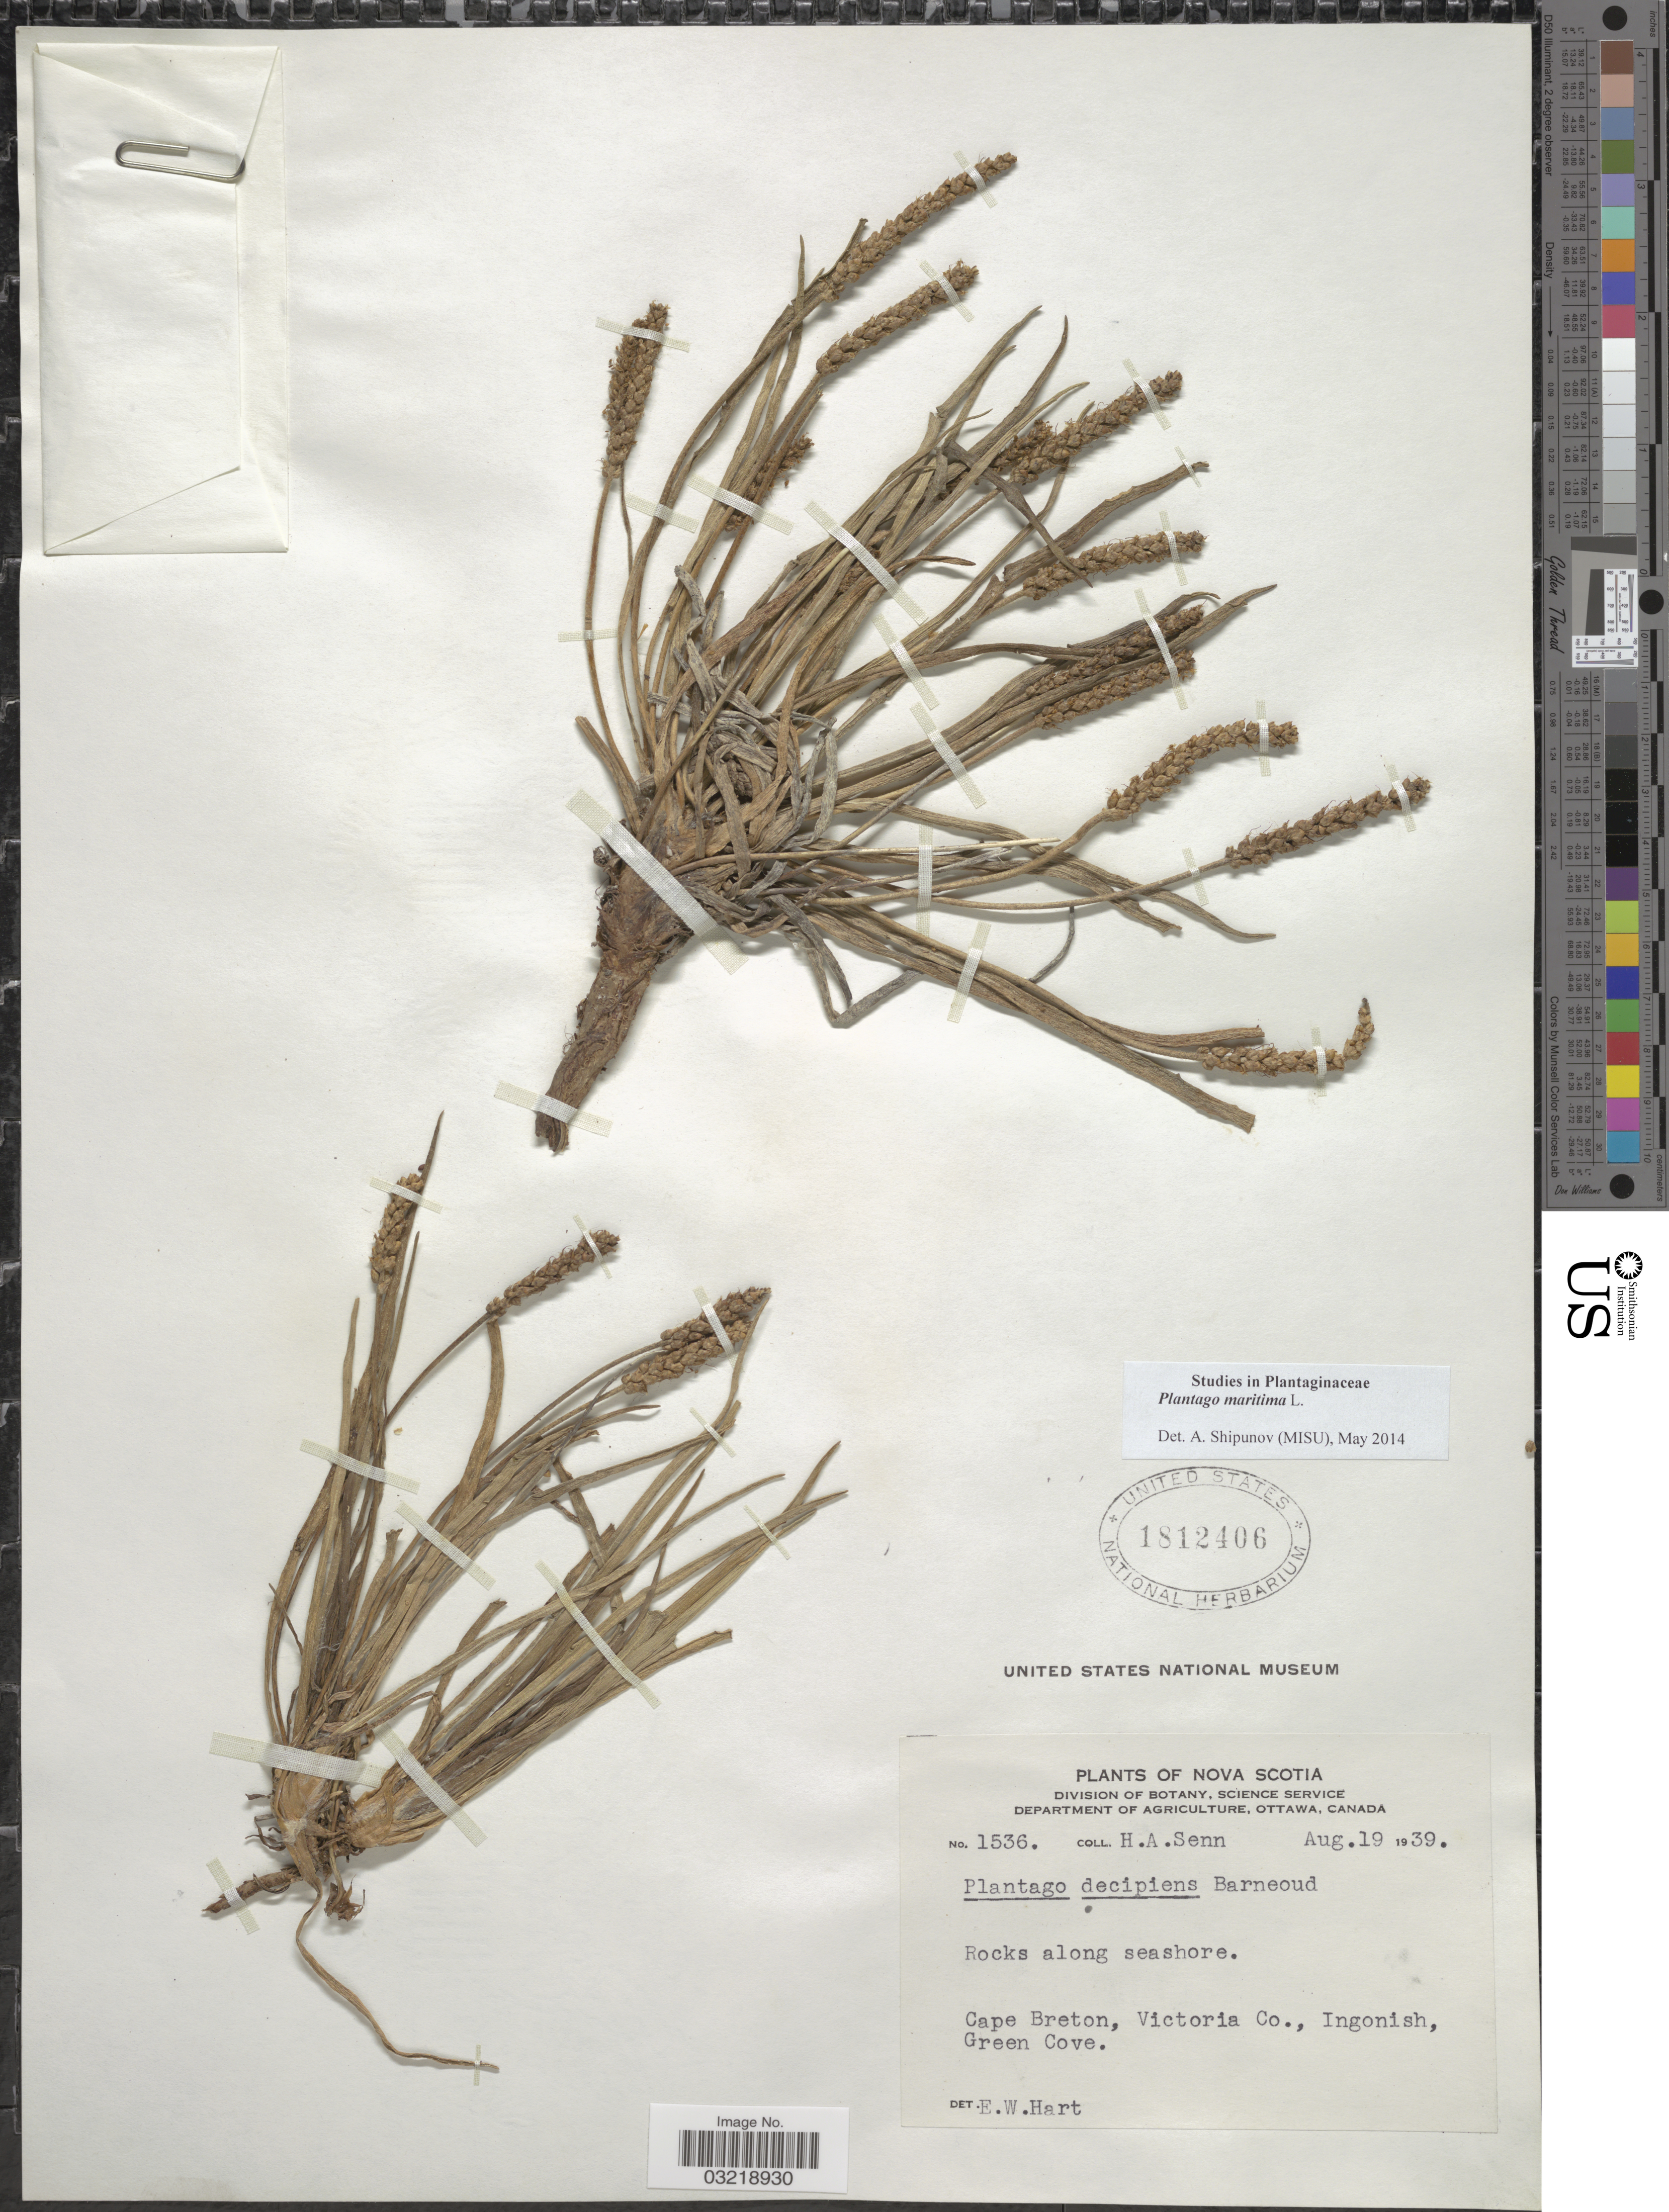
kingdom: Plantae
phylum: Tracheophyta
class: Magnoliopsida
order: Lamiales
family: Plantaginaceae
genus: Plantago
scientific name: Plantago maritima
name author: L.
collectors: H. Senn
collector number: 1536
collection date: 1939-08-19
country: Canada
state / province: Nova Scotia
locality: Cape Breton, Victoria Co., Ingonish Green Cove.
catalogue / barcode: US 1812406